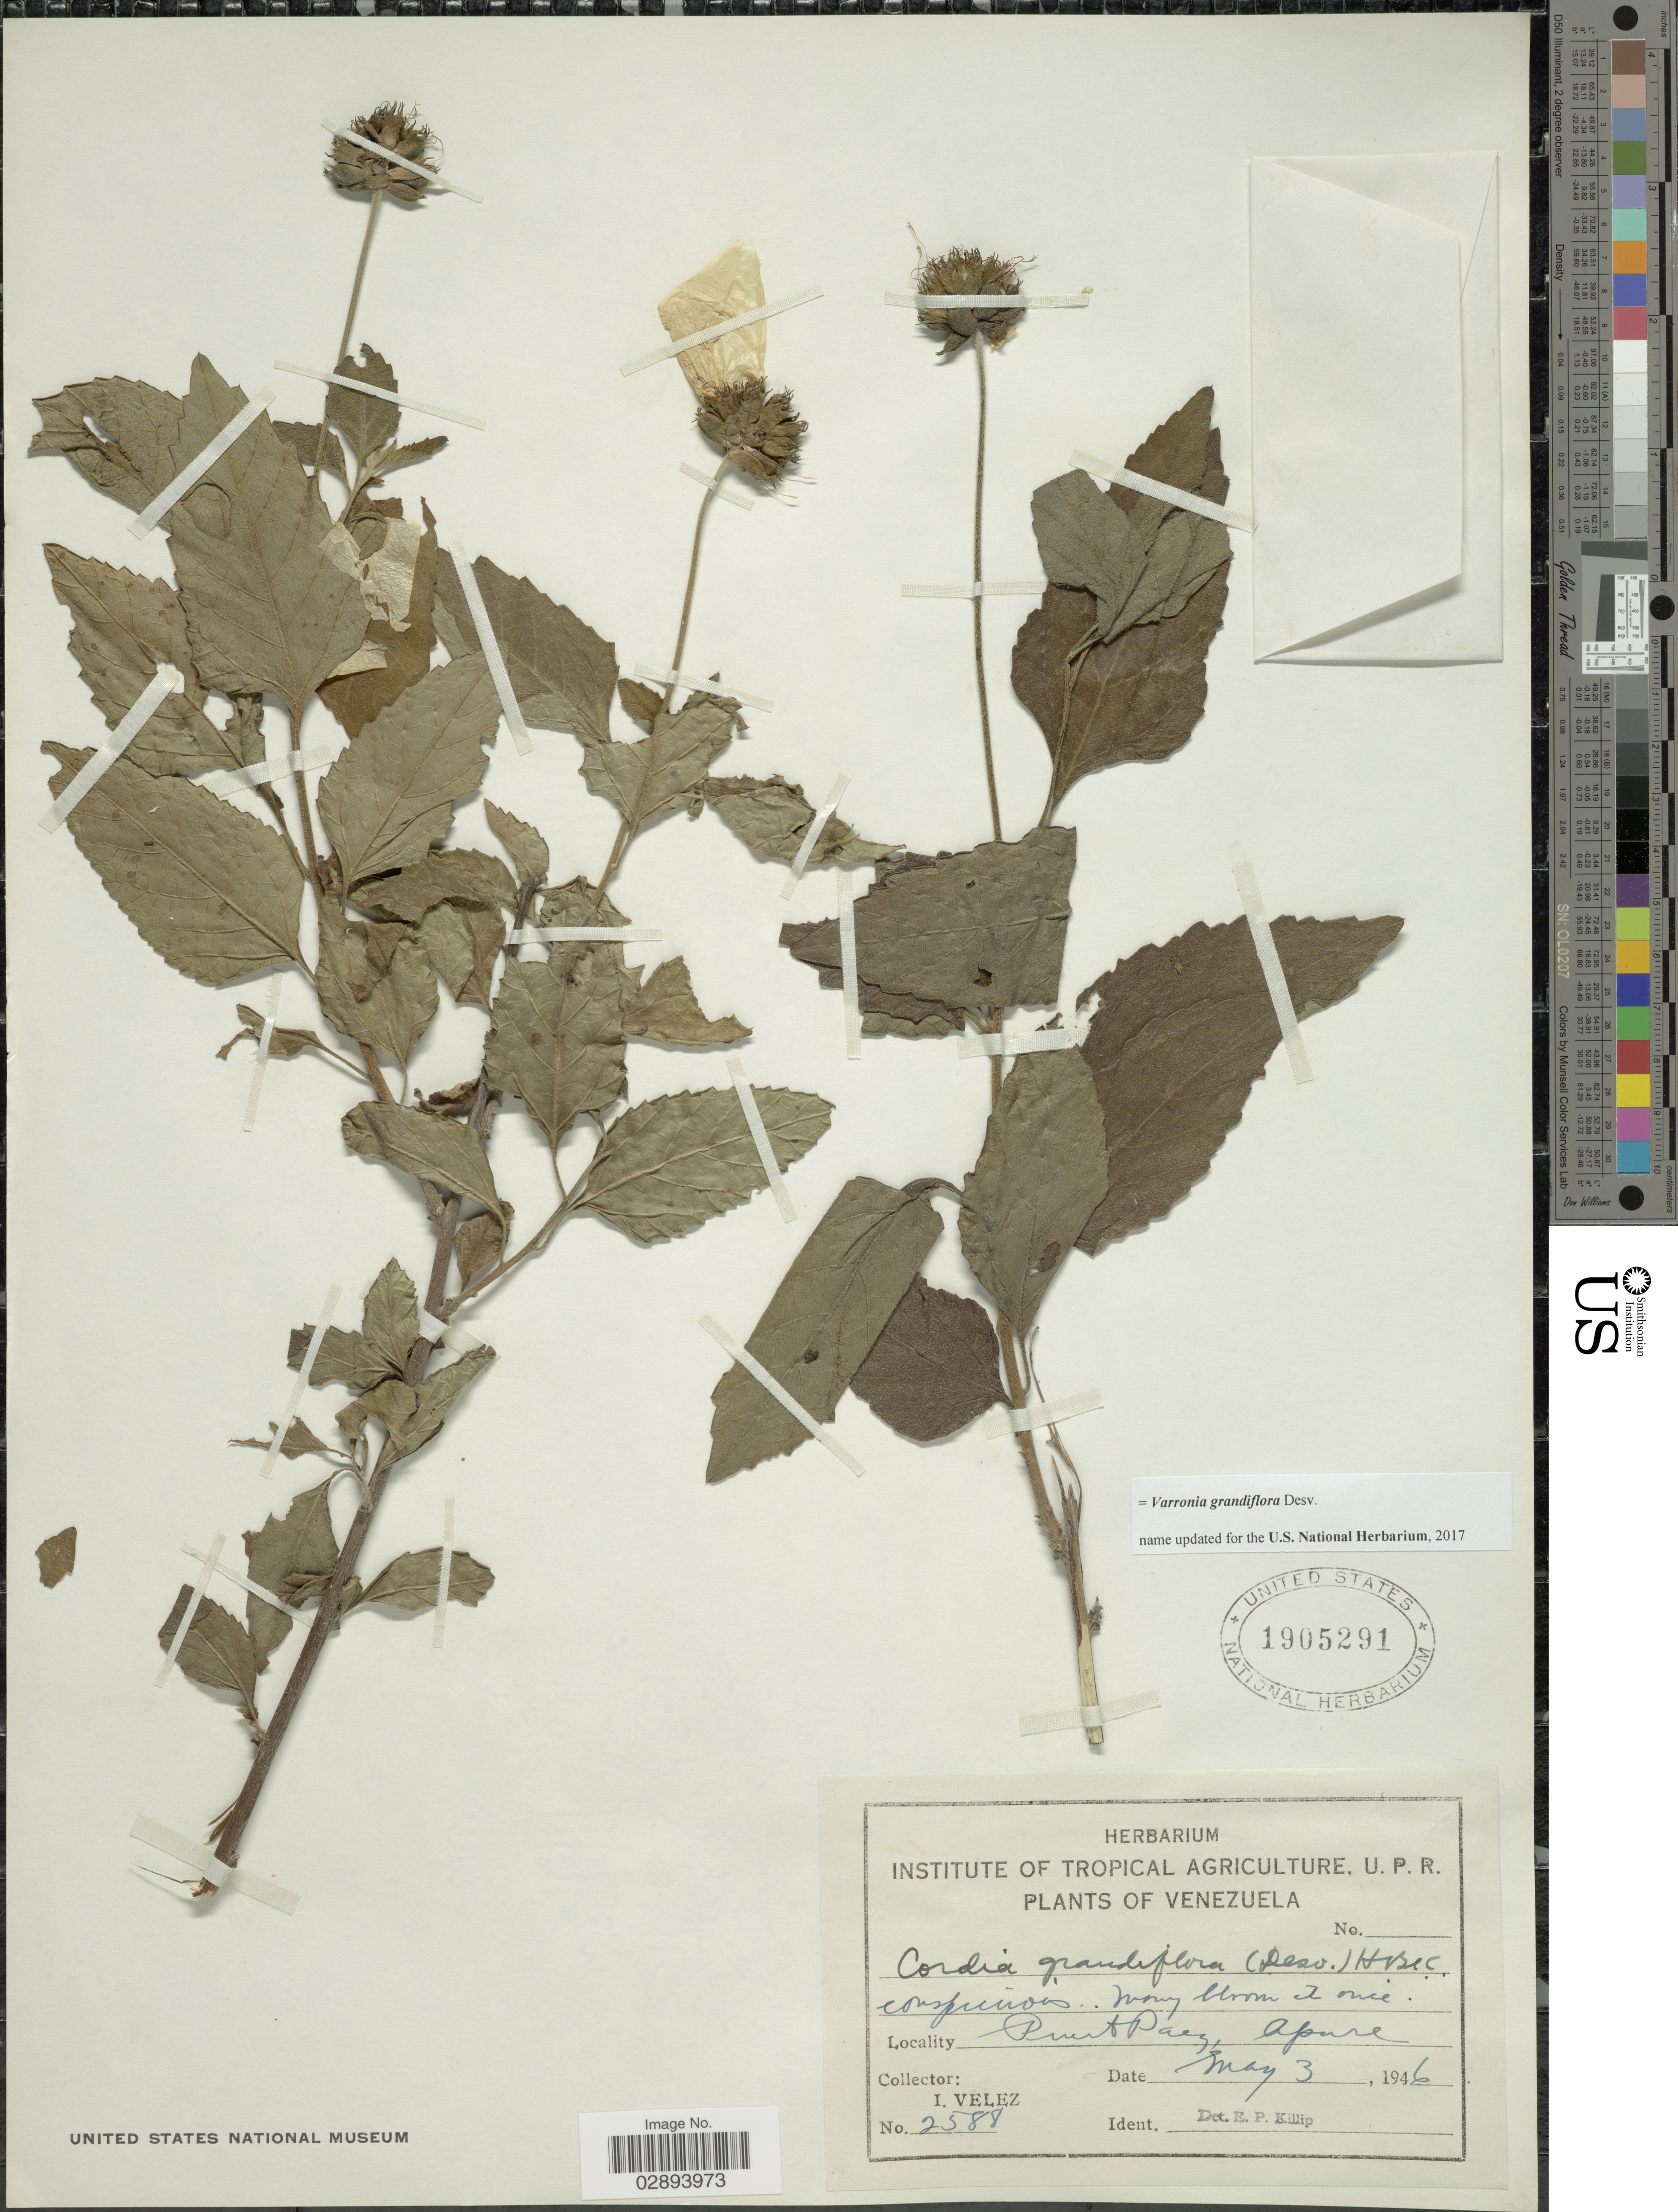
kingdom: Plantae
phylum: Tracheophyta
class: Magnoliopsida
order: Boraginales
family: Cordiaceae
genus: Varronia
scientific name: Varronia grandiflora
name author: Desv.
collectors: I. Velez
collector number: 2588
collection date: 1946-05-03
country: Venezuela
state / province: Apure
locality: Puento Paez.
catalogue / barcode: US 1905291